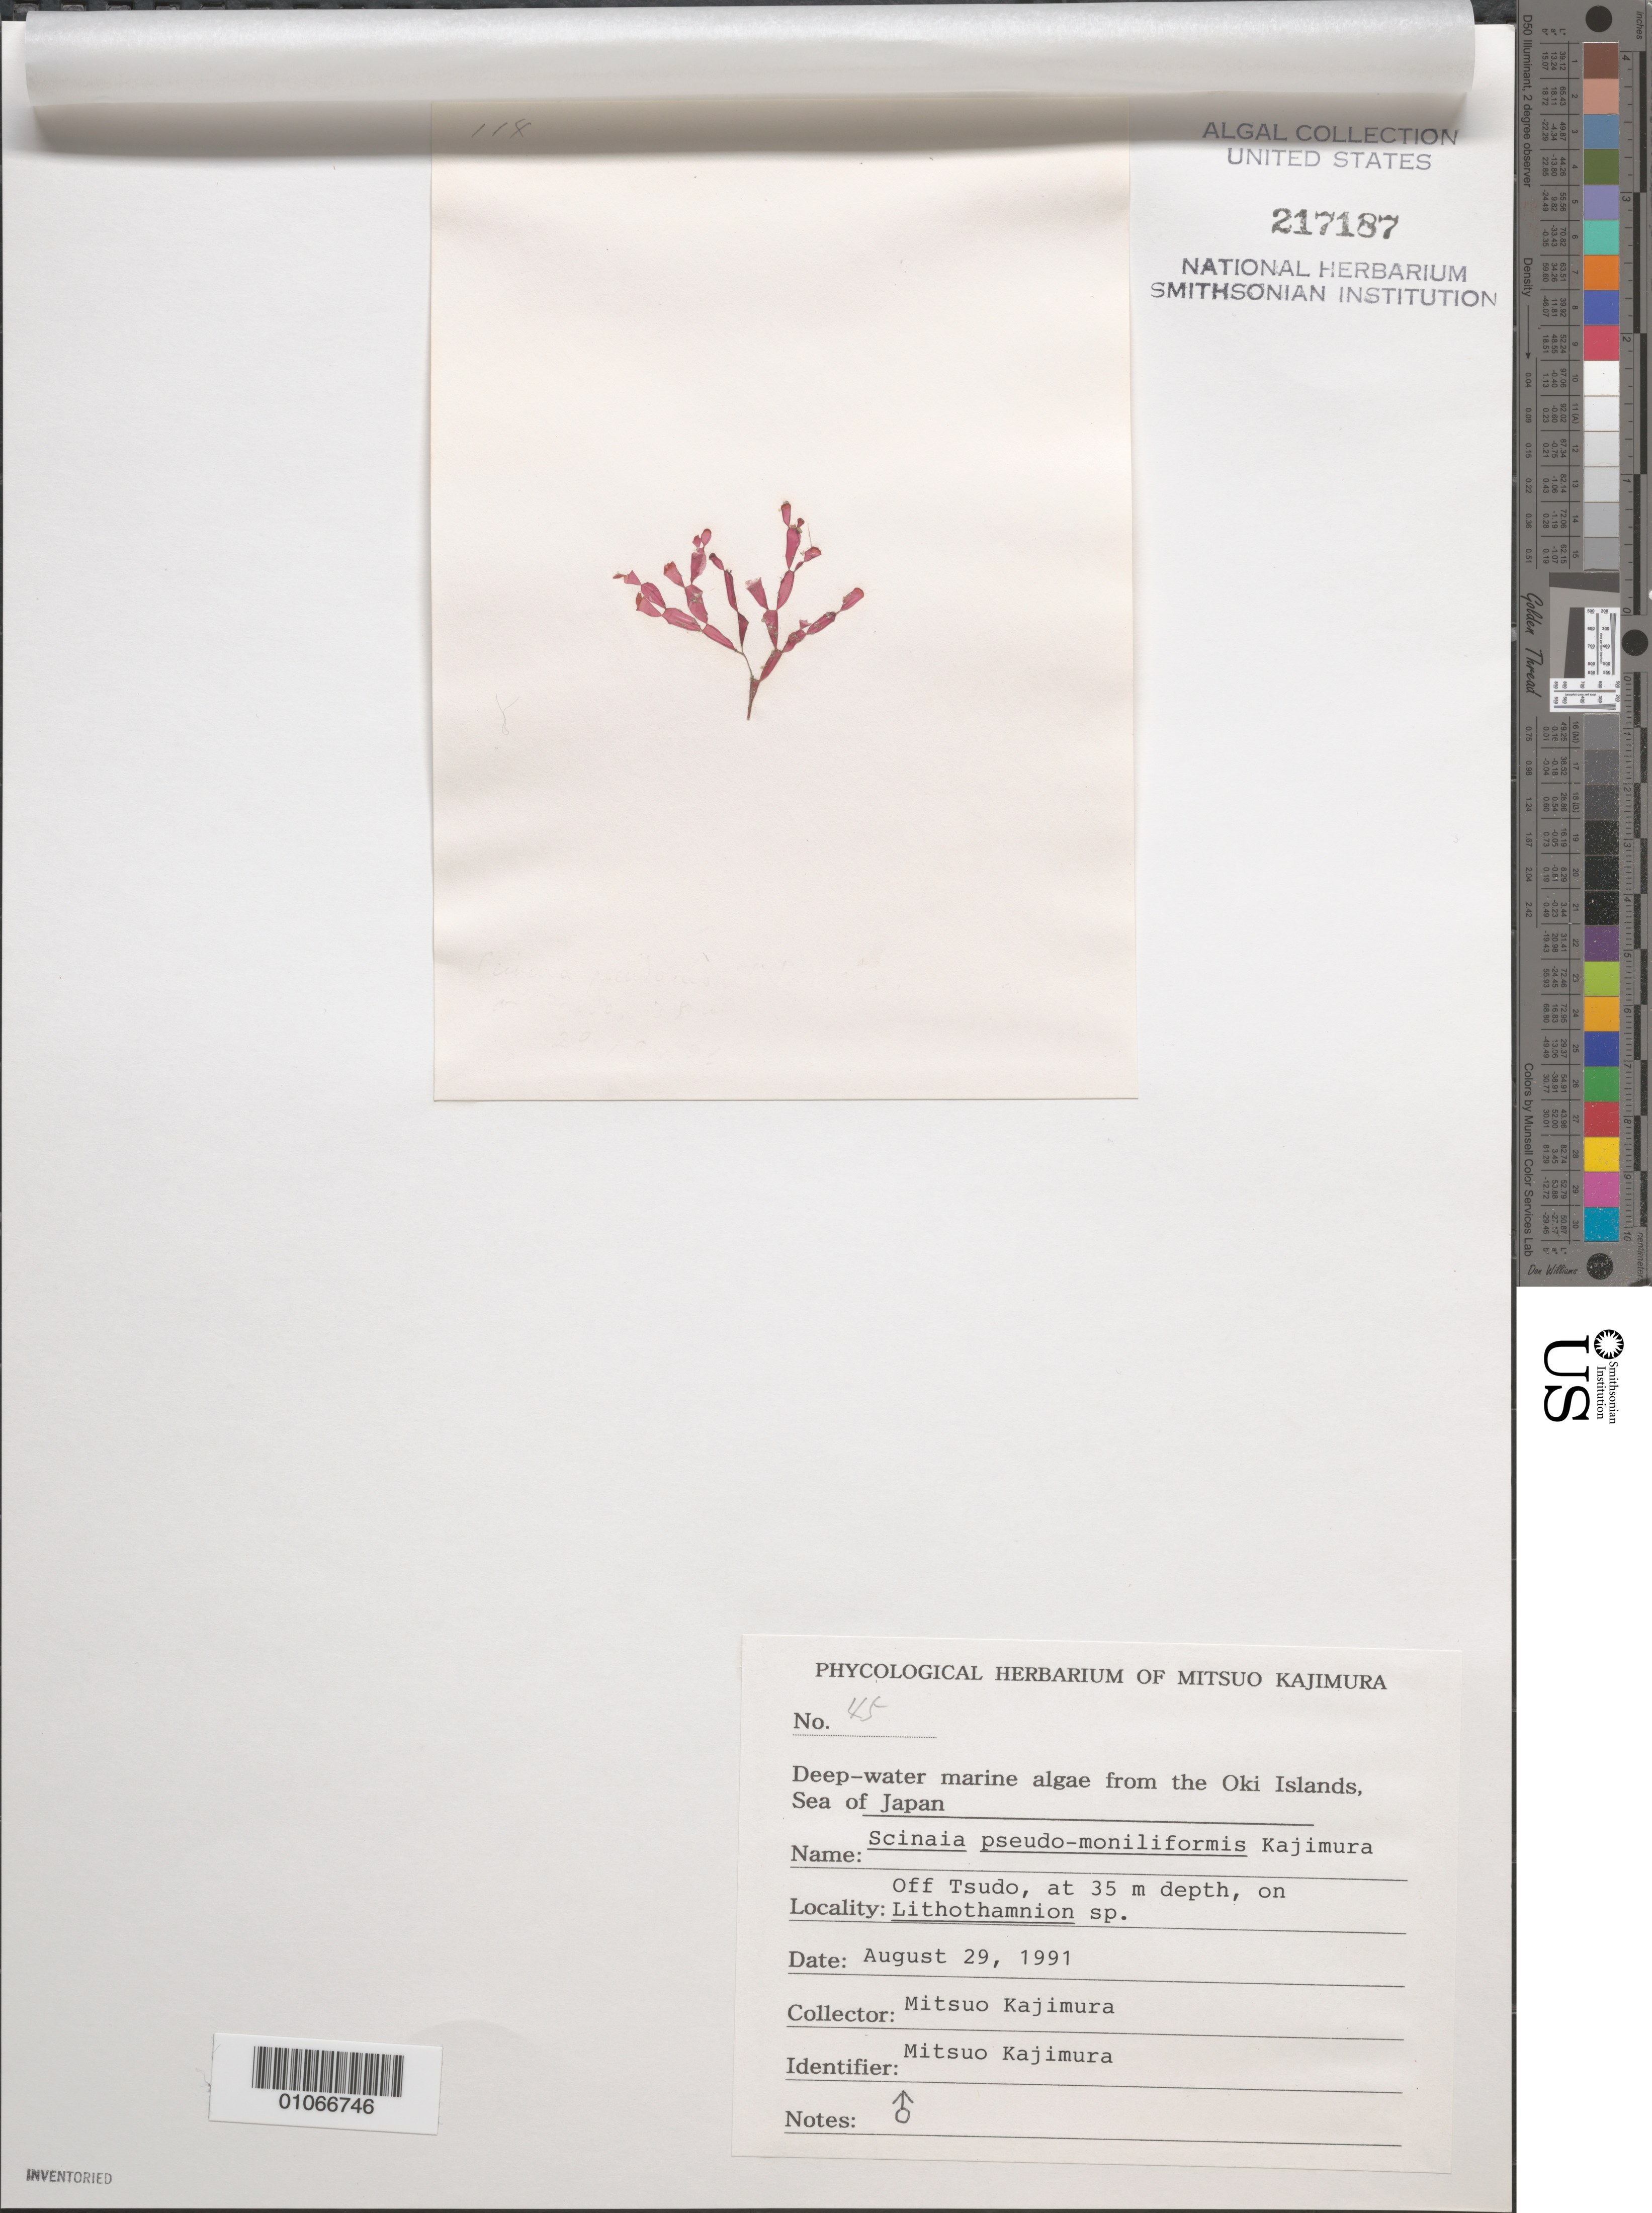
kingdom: Plantae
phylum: Rhodophyta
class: Florideophyceae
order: Nemaliales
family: Scinaiaceae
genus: Scinaia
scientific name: Scinaia pseudo-moniliformis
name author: M. Kajimura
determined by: Kajimura, Mitsuo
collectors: M. Kajimura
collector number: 45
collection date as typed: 29 Aug 1991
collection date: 1991-08-29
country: Japan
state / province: Simane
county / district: Oki District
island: Oki Islands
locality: Off Tsudo [village], Sea of Japan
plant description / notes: Phycologial Herbarium of Mitsuo Kajimura, Deep-water marine algae from the Oki Islands, Sea of Japan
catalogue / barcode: US 217187